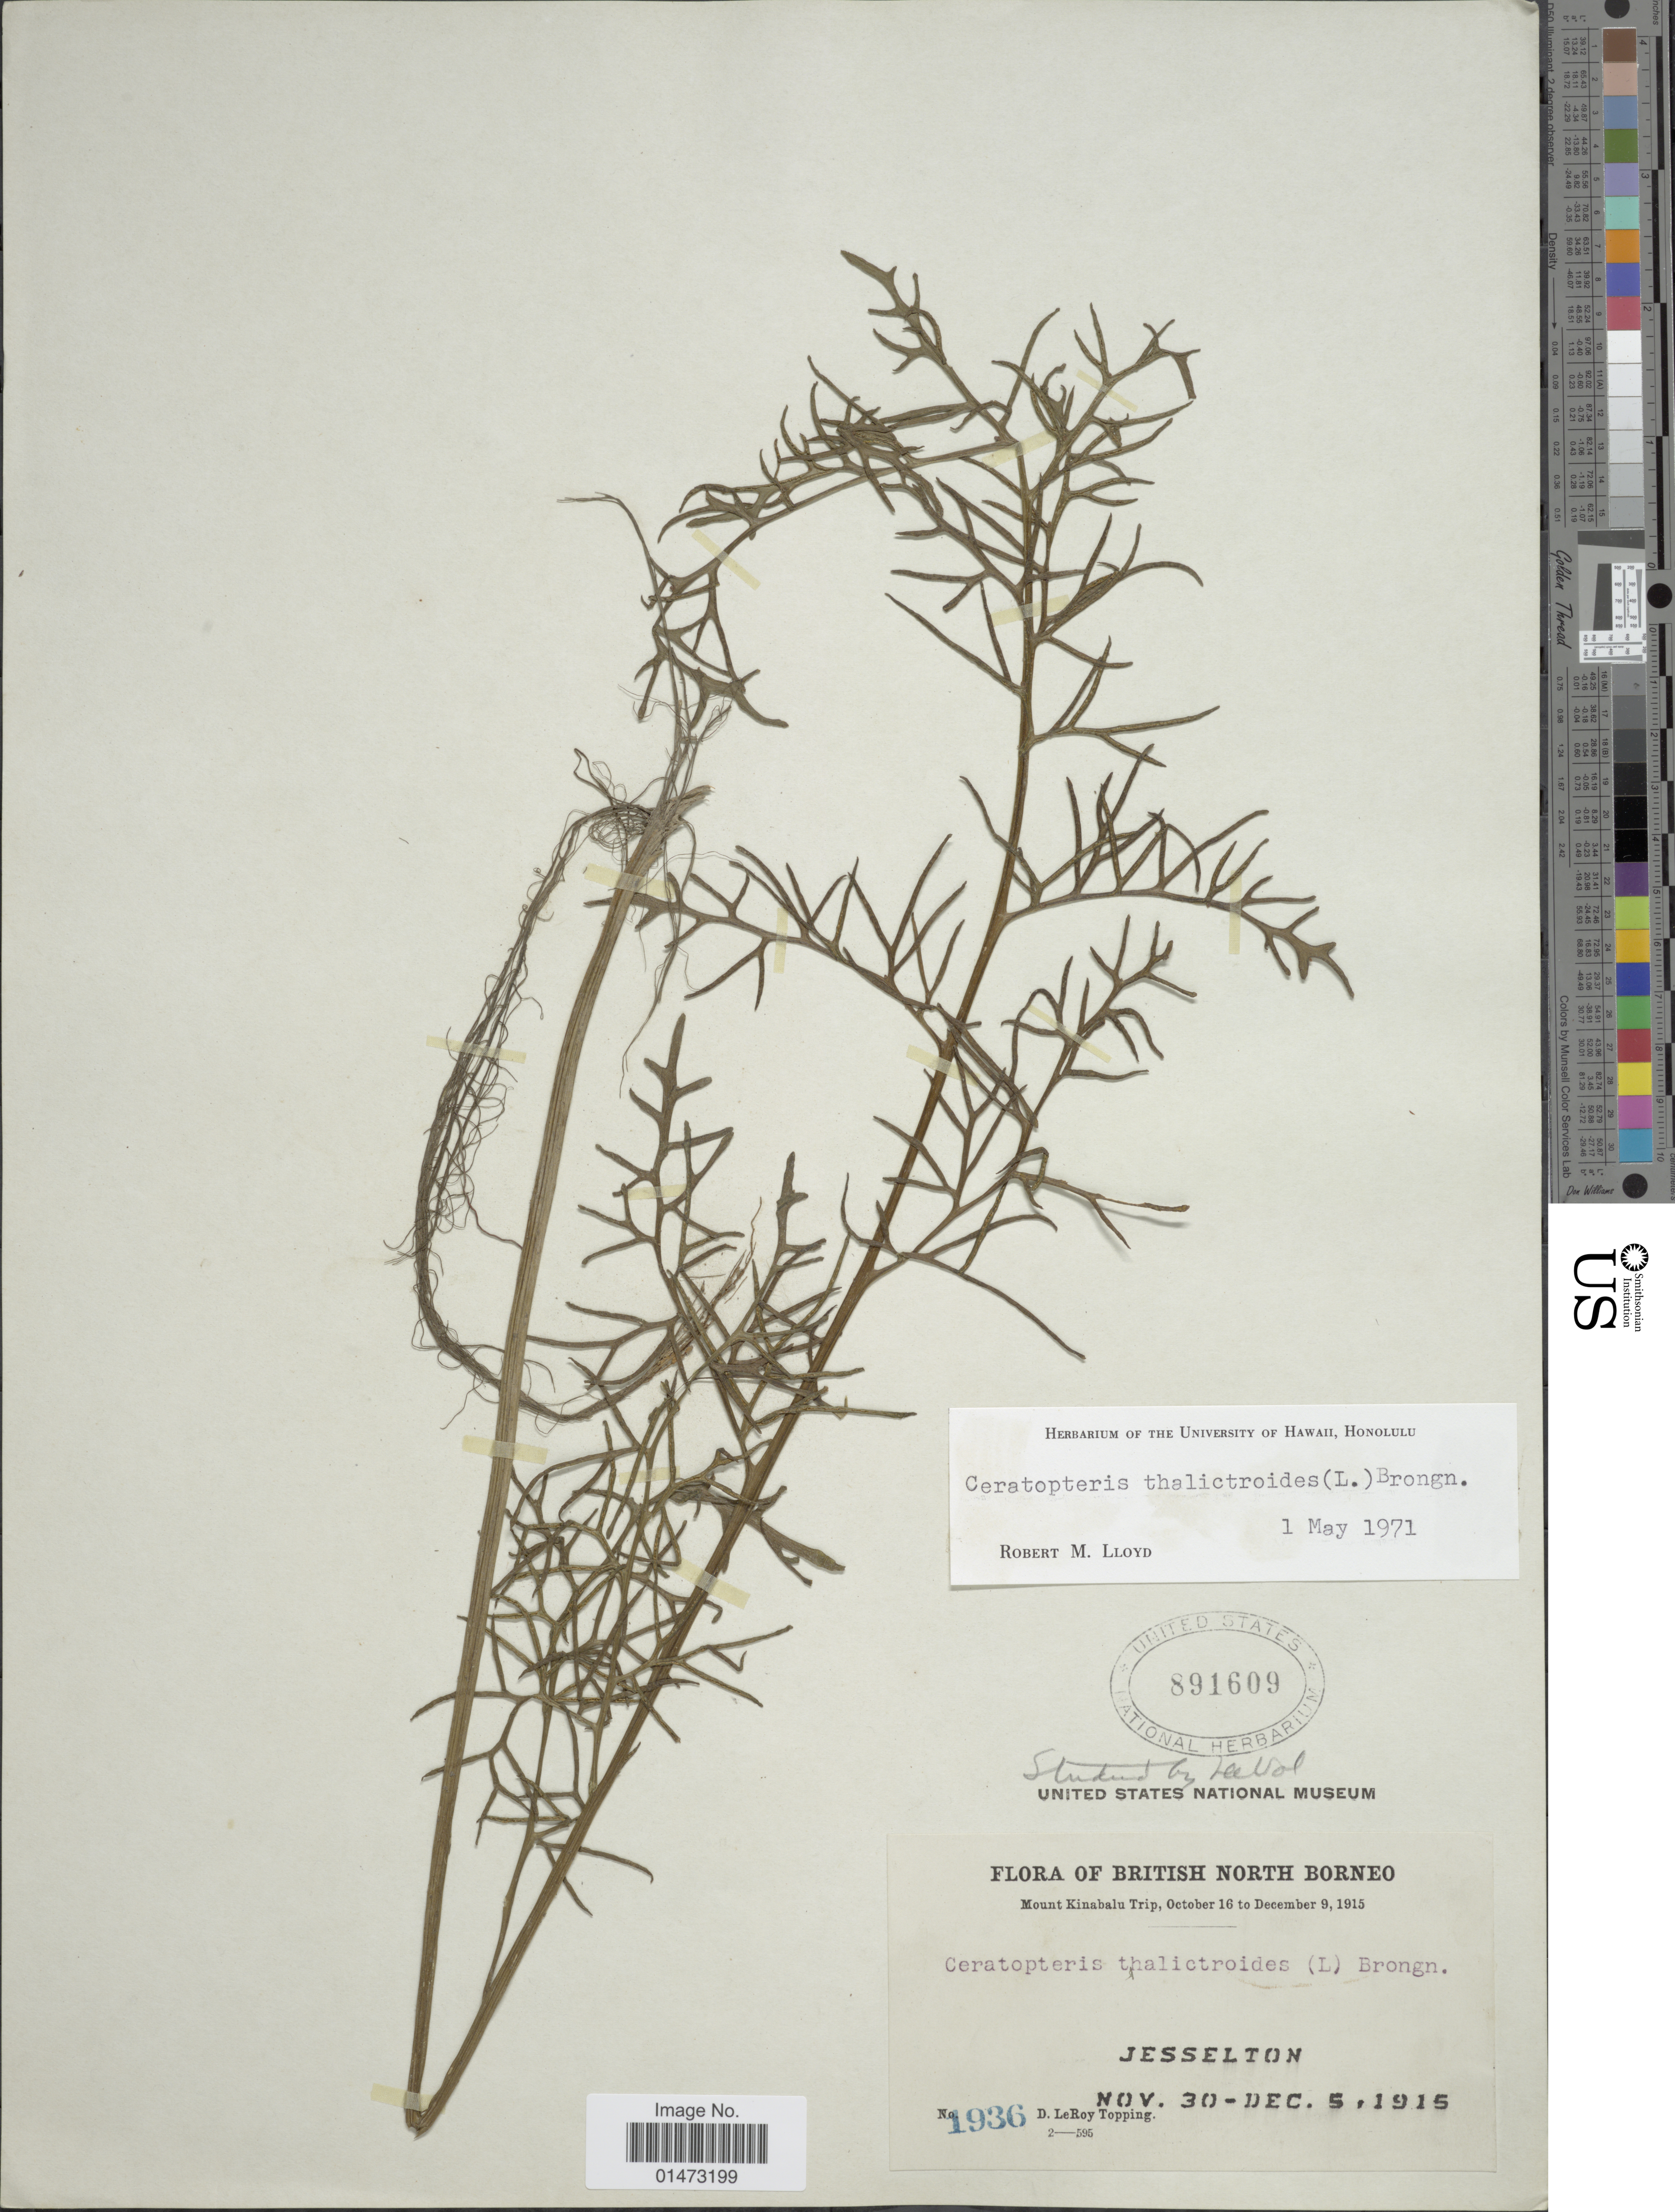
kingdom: Plantae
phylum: Tracheophyta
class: Polypodiopsida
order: Polypodiales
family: Pteridaceae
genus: Ceratopteris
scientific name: Ceratopteris thalictroides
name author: (L.) Brongn.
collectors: D. L. Topping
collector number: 1936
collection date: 1915-11-30/1915-12-05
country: Malaysia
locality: British North Borneo. Mount Kinabalu Trip. Jesselton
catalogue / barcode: US 891609